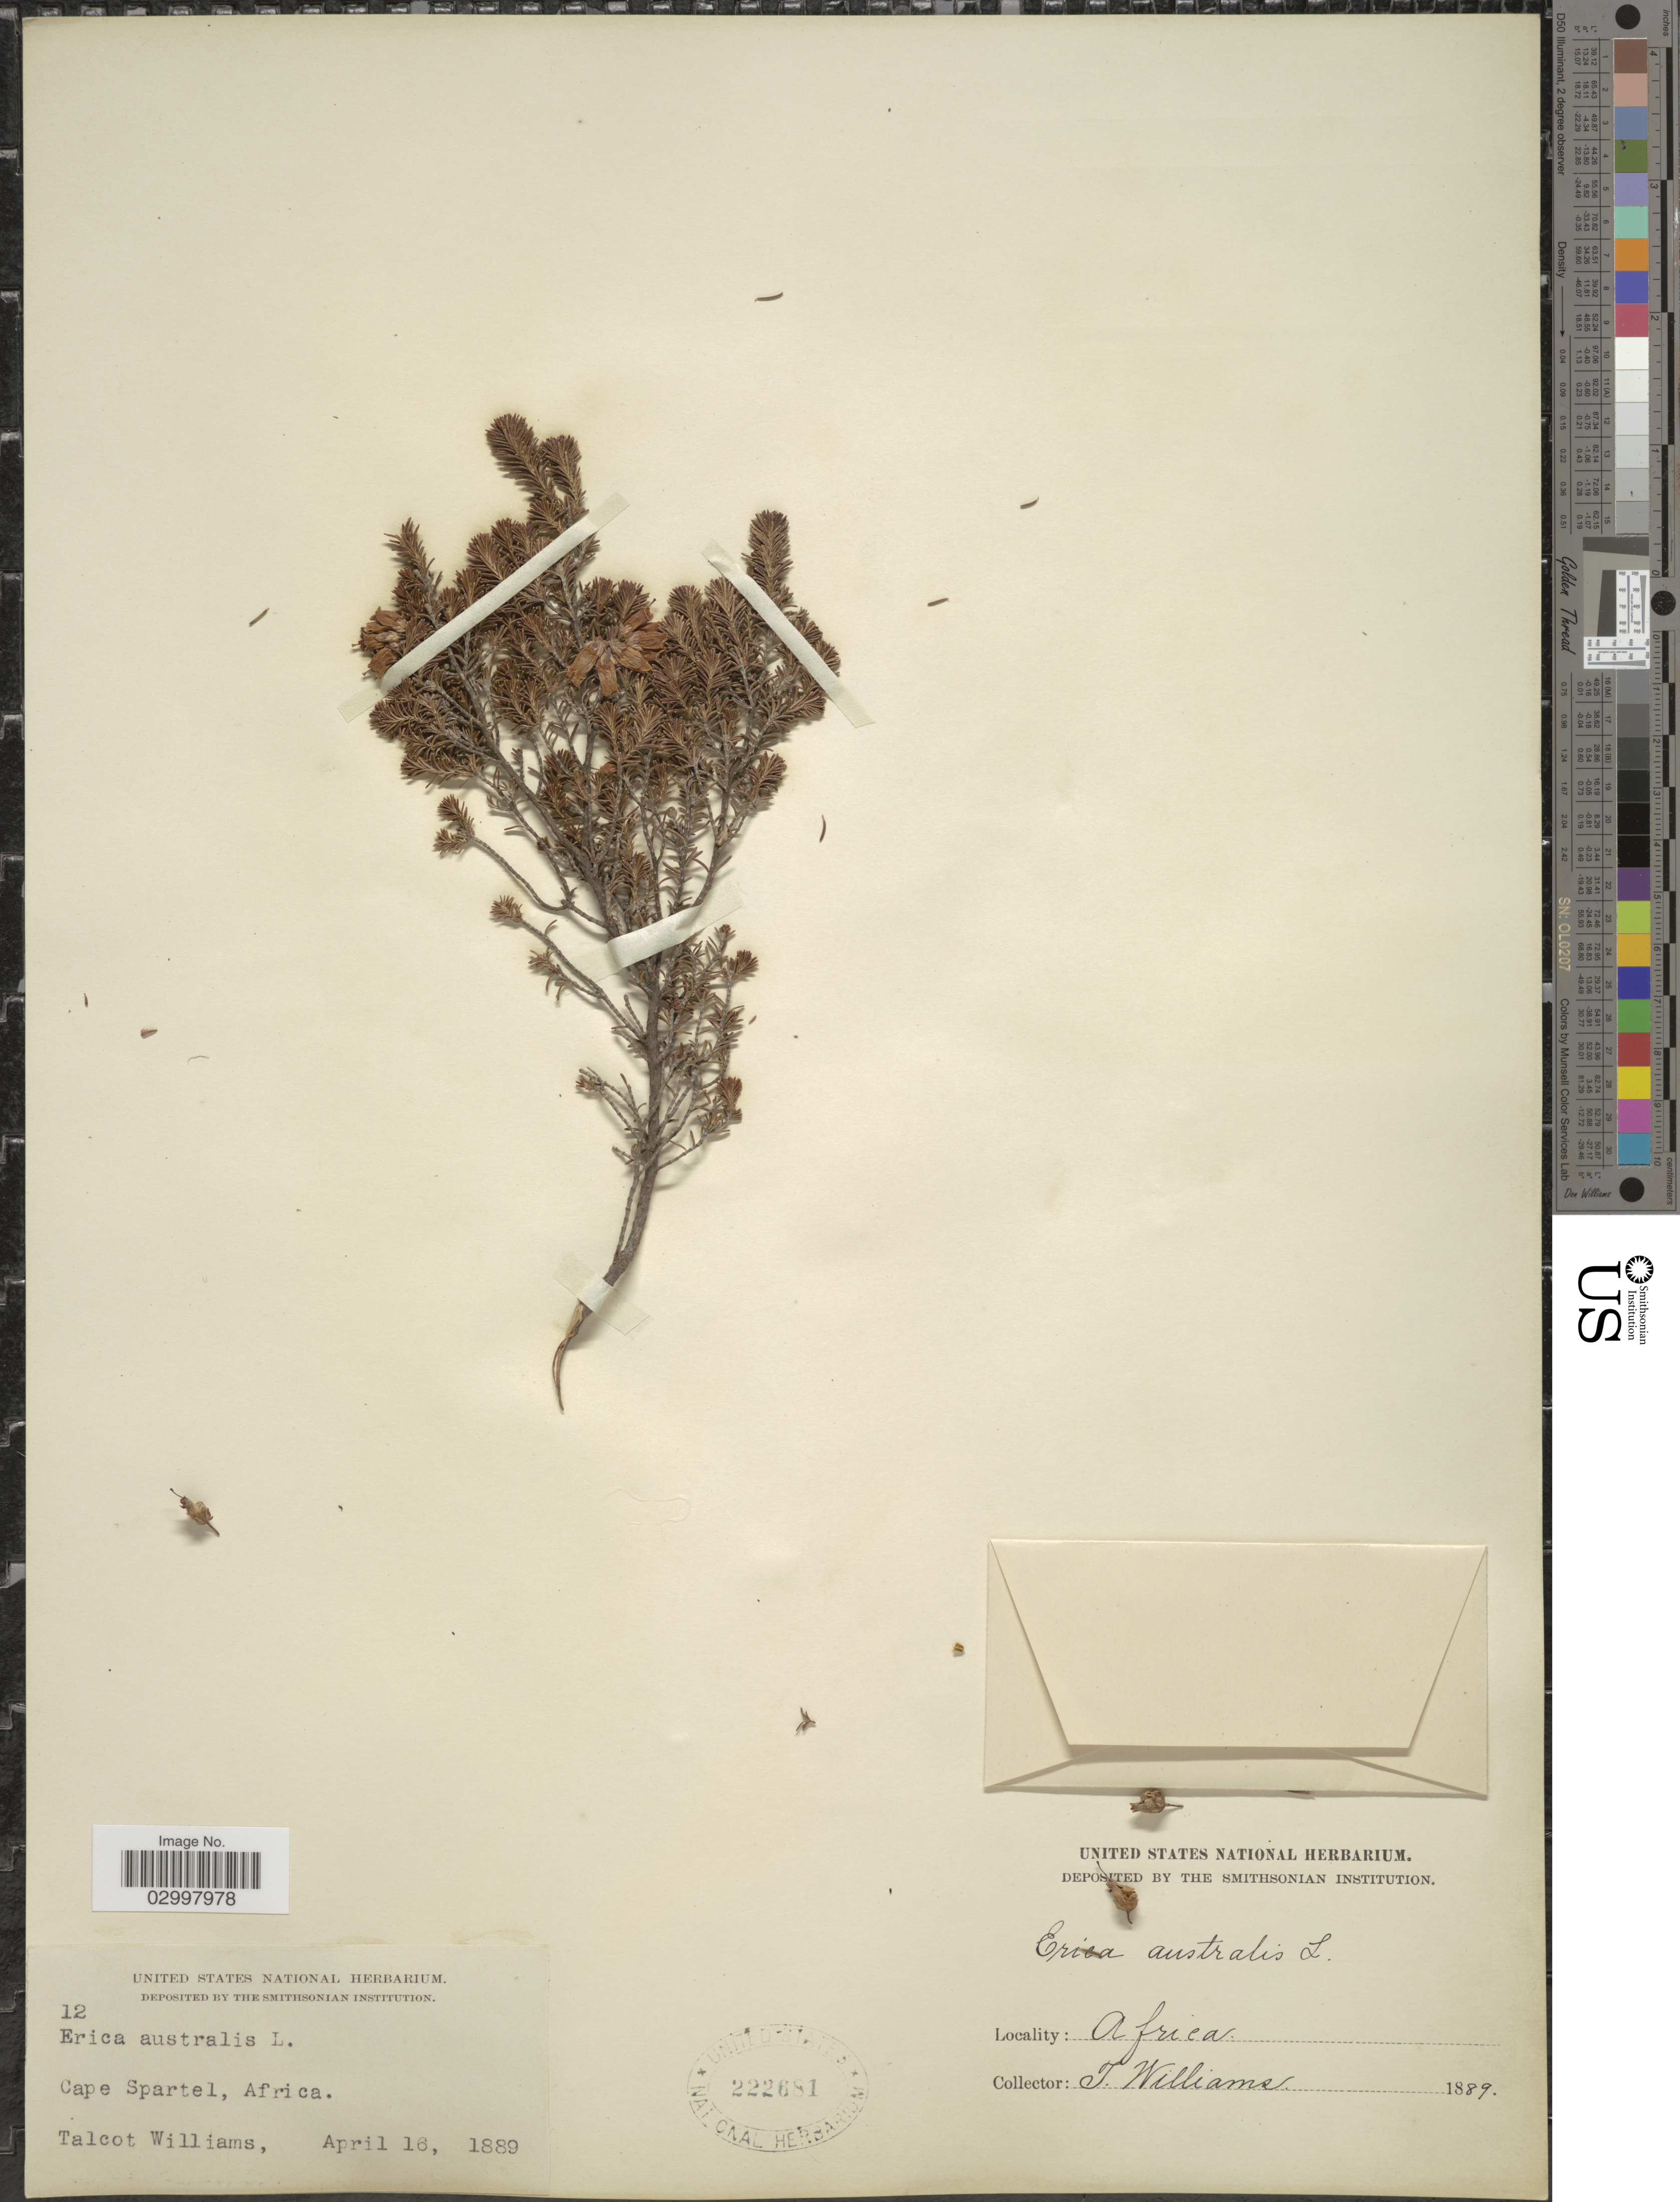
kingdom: Plantae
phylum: Tracheophyta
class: Magnoliopsida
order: Ericales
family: Ericaceae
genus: Erica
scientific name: Erica australis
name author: L.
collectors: T. Williams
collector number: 12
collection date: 1889-04-18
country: Morocco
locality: Cape Spartel, Africa.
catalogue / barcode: US 222681